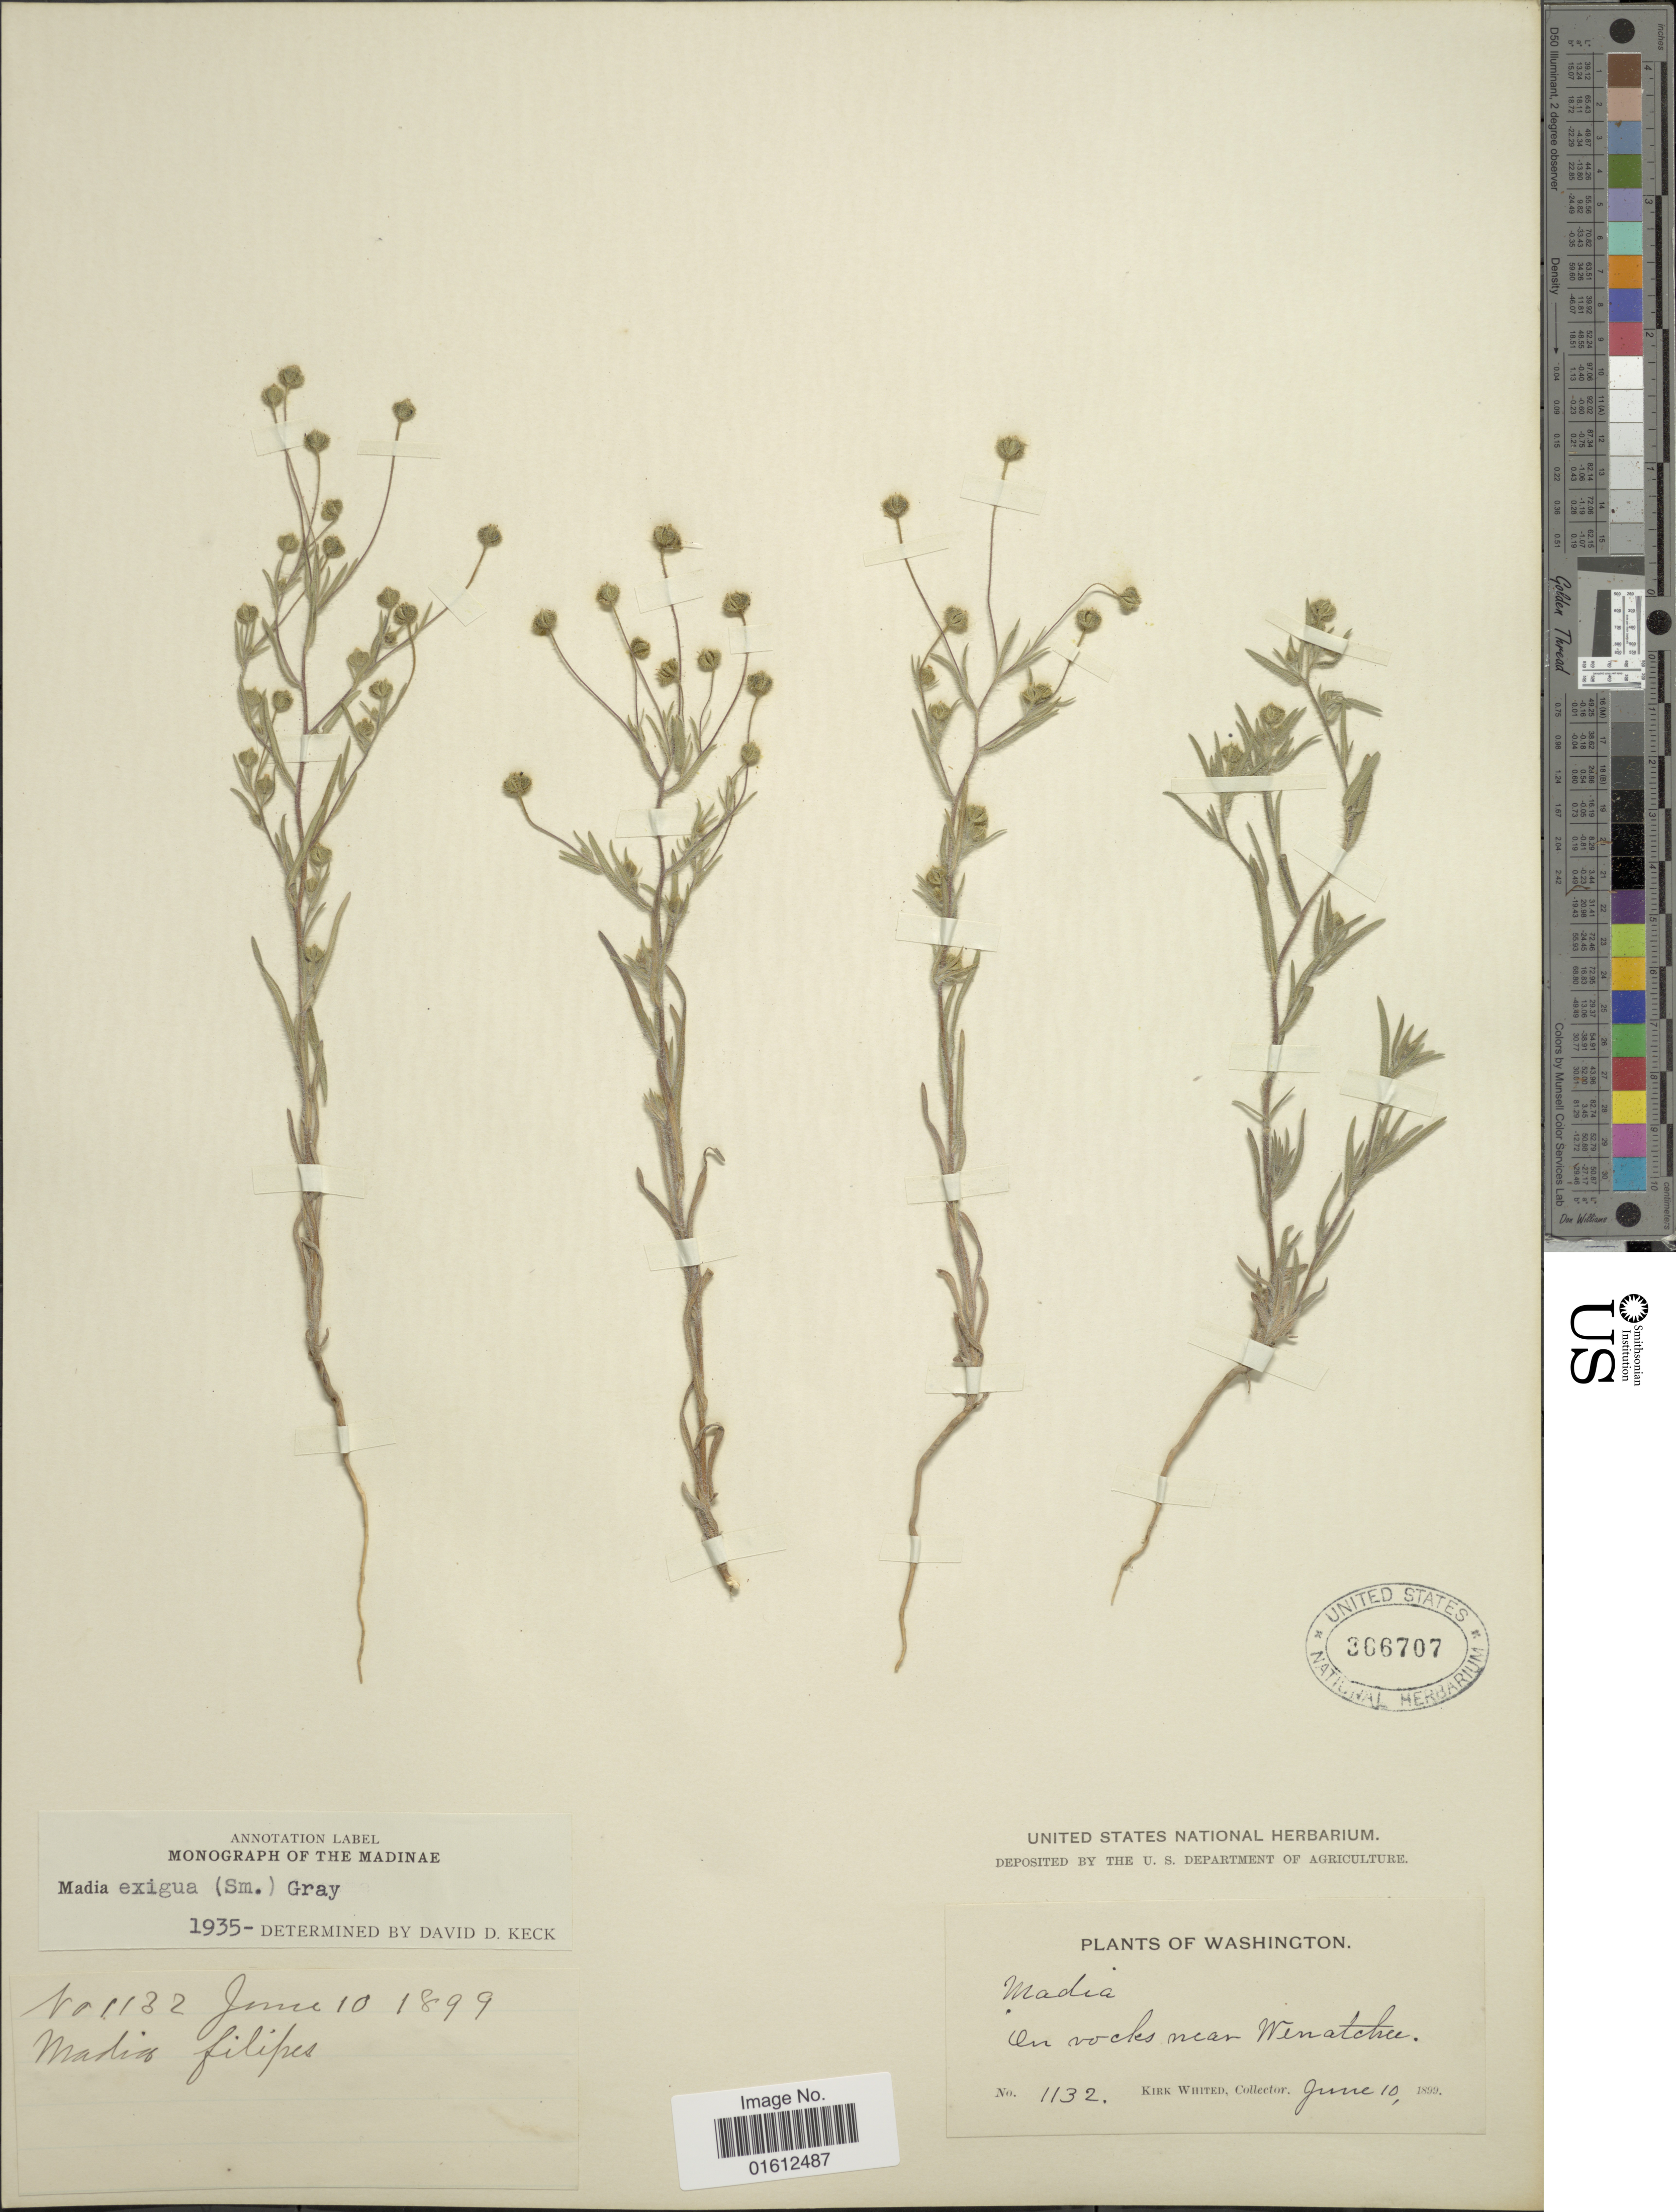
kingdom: Plantae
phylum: Tracheophyta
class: Magnoliopsida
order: Asterales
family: Asteraceae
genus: Madia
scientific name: Madia exigua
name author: (Sm.) A. Gray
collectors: K. Whited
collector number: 1132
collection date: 1899-06-10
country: United States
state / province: Washington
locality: On rocks near Wenatchu.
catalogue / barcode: US 366707